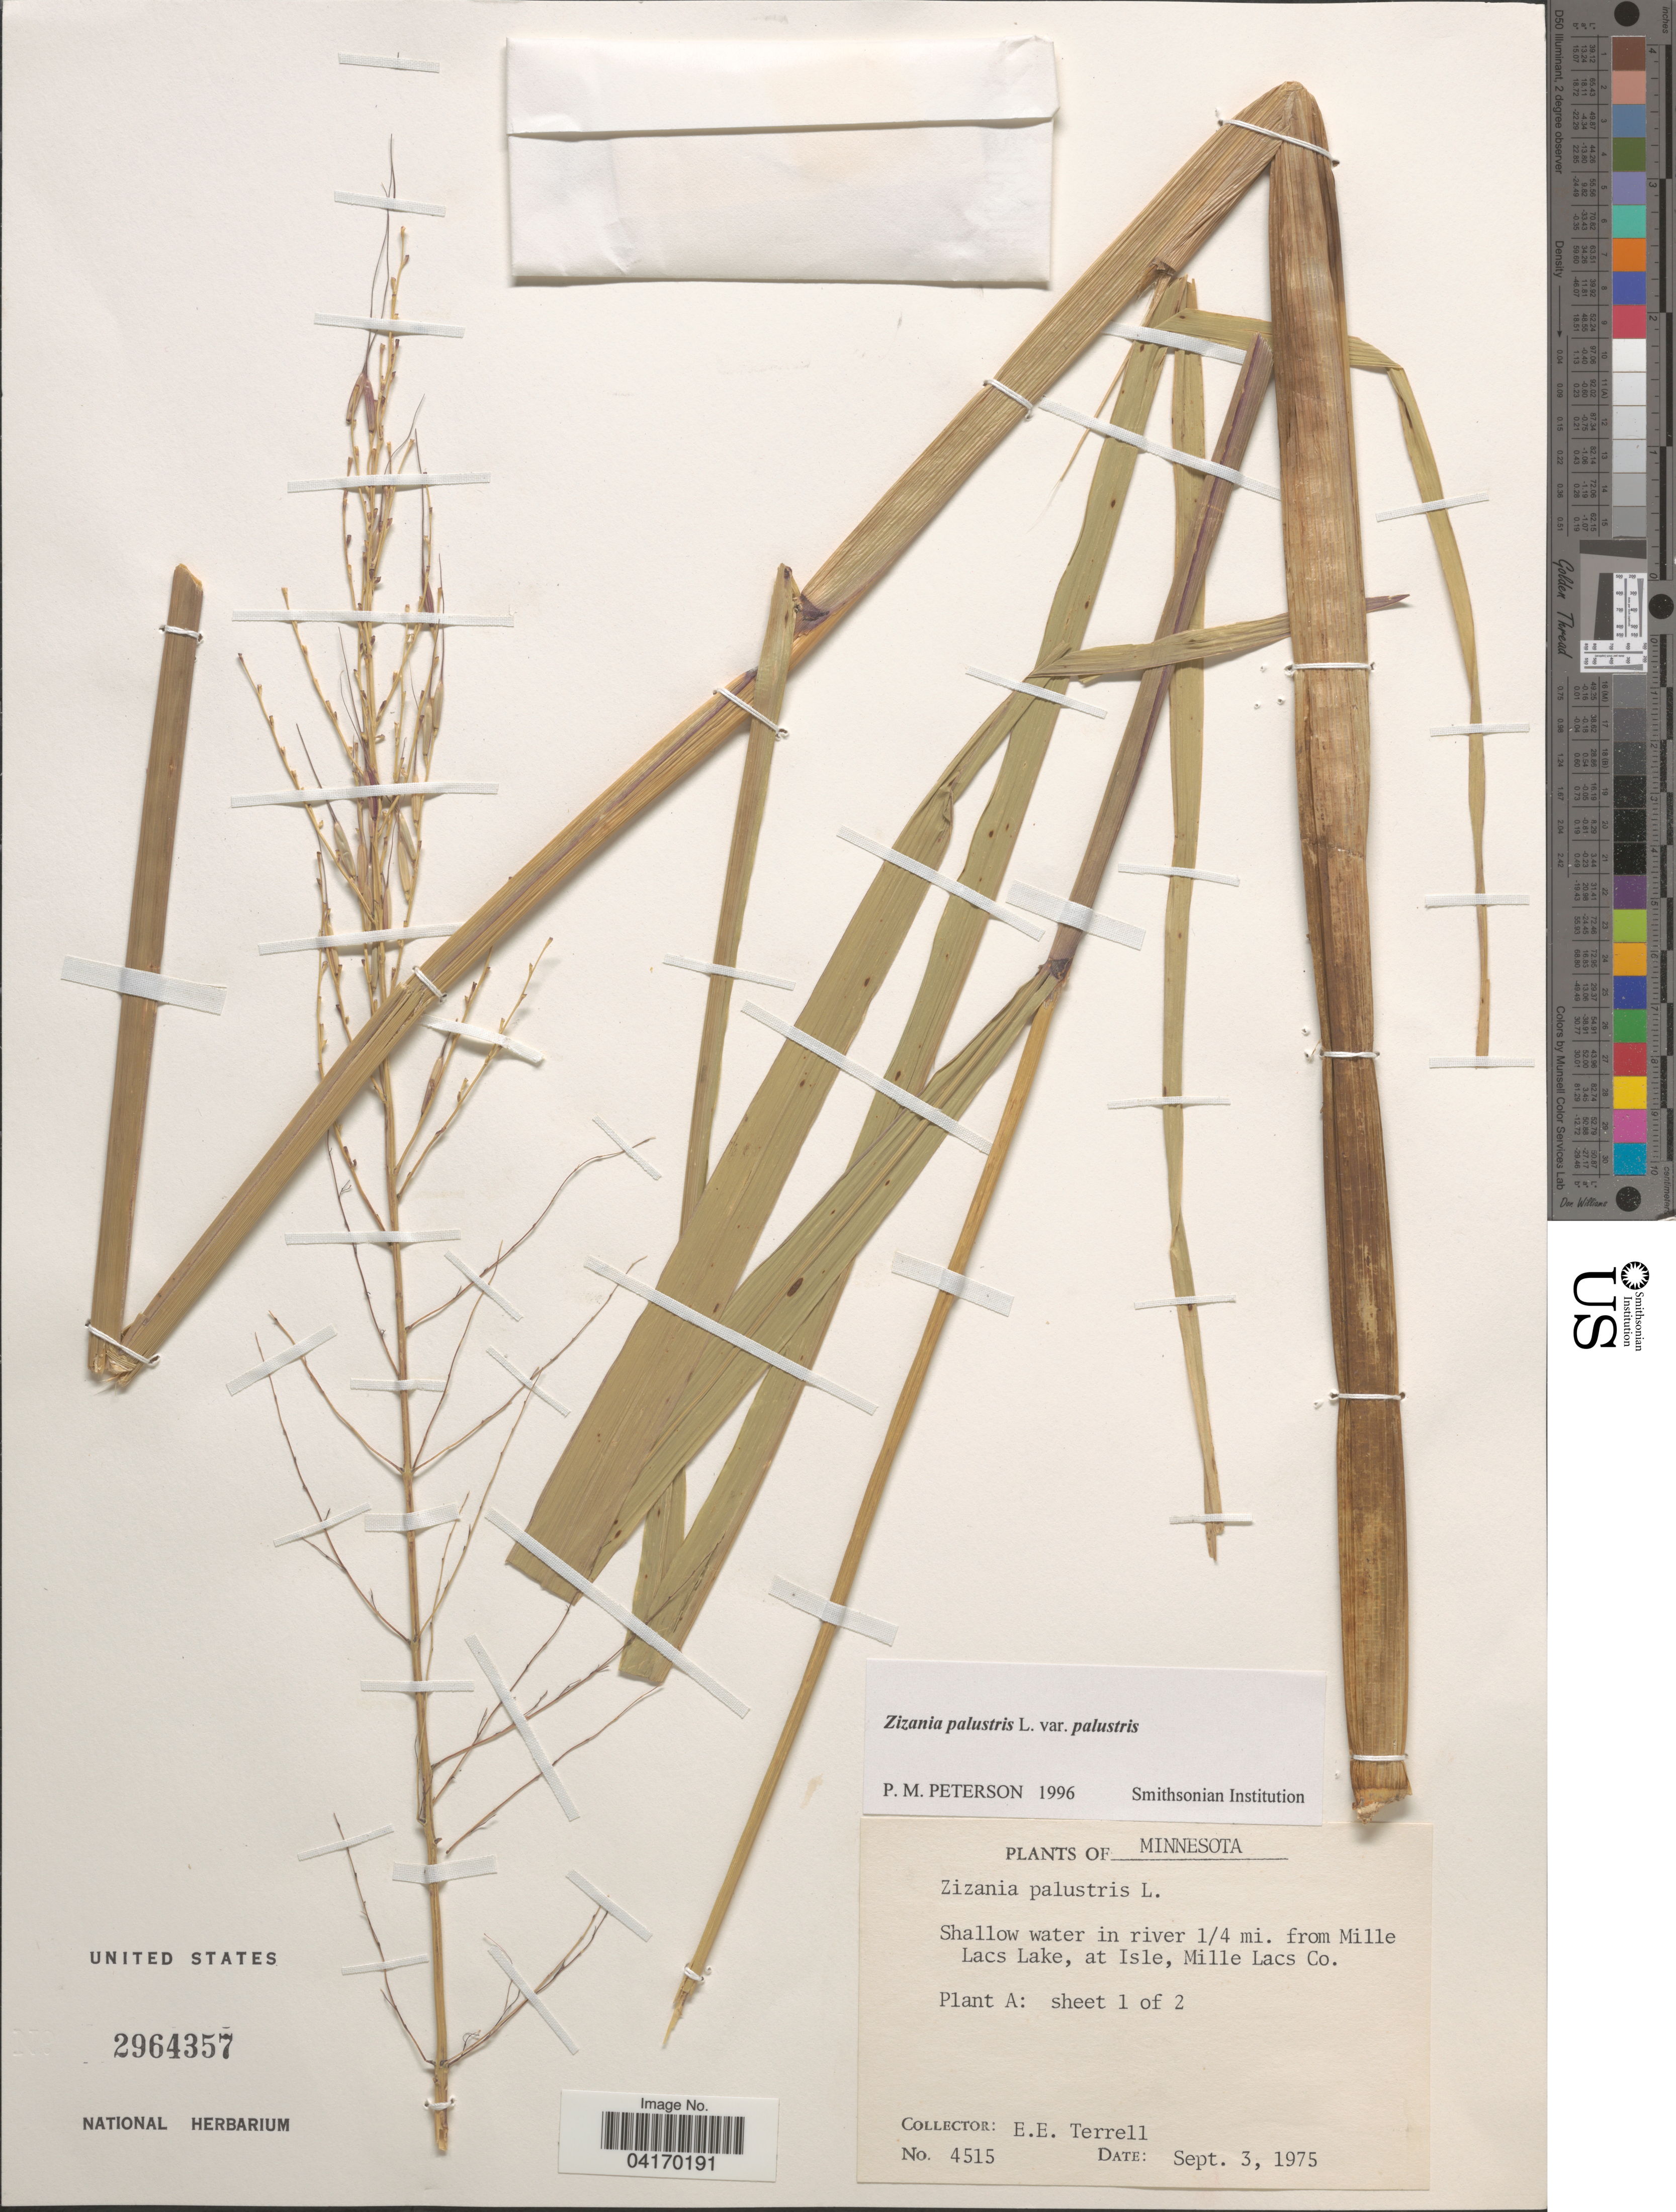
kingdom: Plantae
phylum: Tracheophyta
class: Liliopsida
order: Poales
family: Poaceae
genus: Zizania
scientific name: Zizania palustris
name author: L.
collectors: E. E. Terrell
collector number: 4515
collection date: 1975-09-03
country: United States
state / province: Minnesota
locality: Shallow water in river ¼ mi. from Mille Lacs Lake, at Isle, Mille Lacs Co.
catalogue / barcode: US 2964357